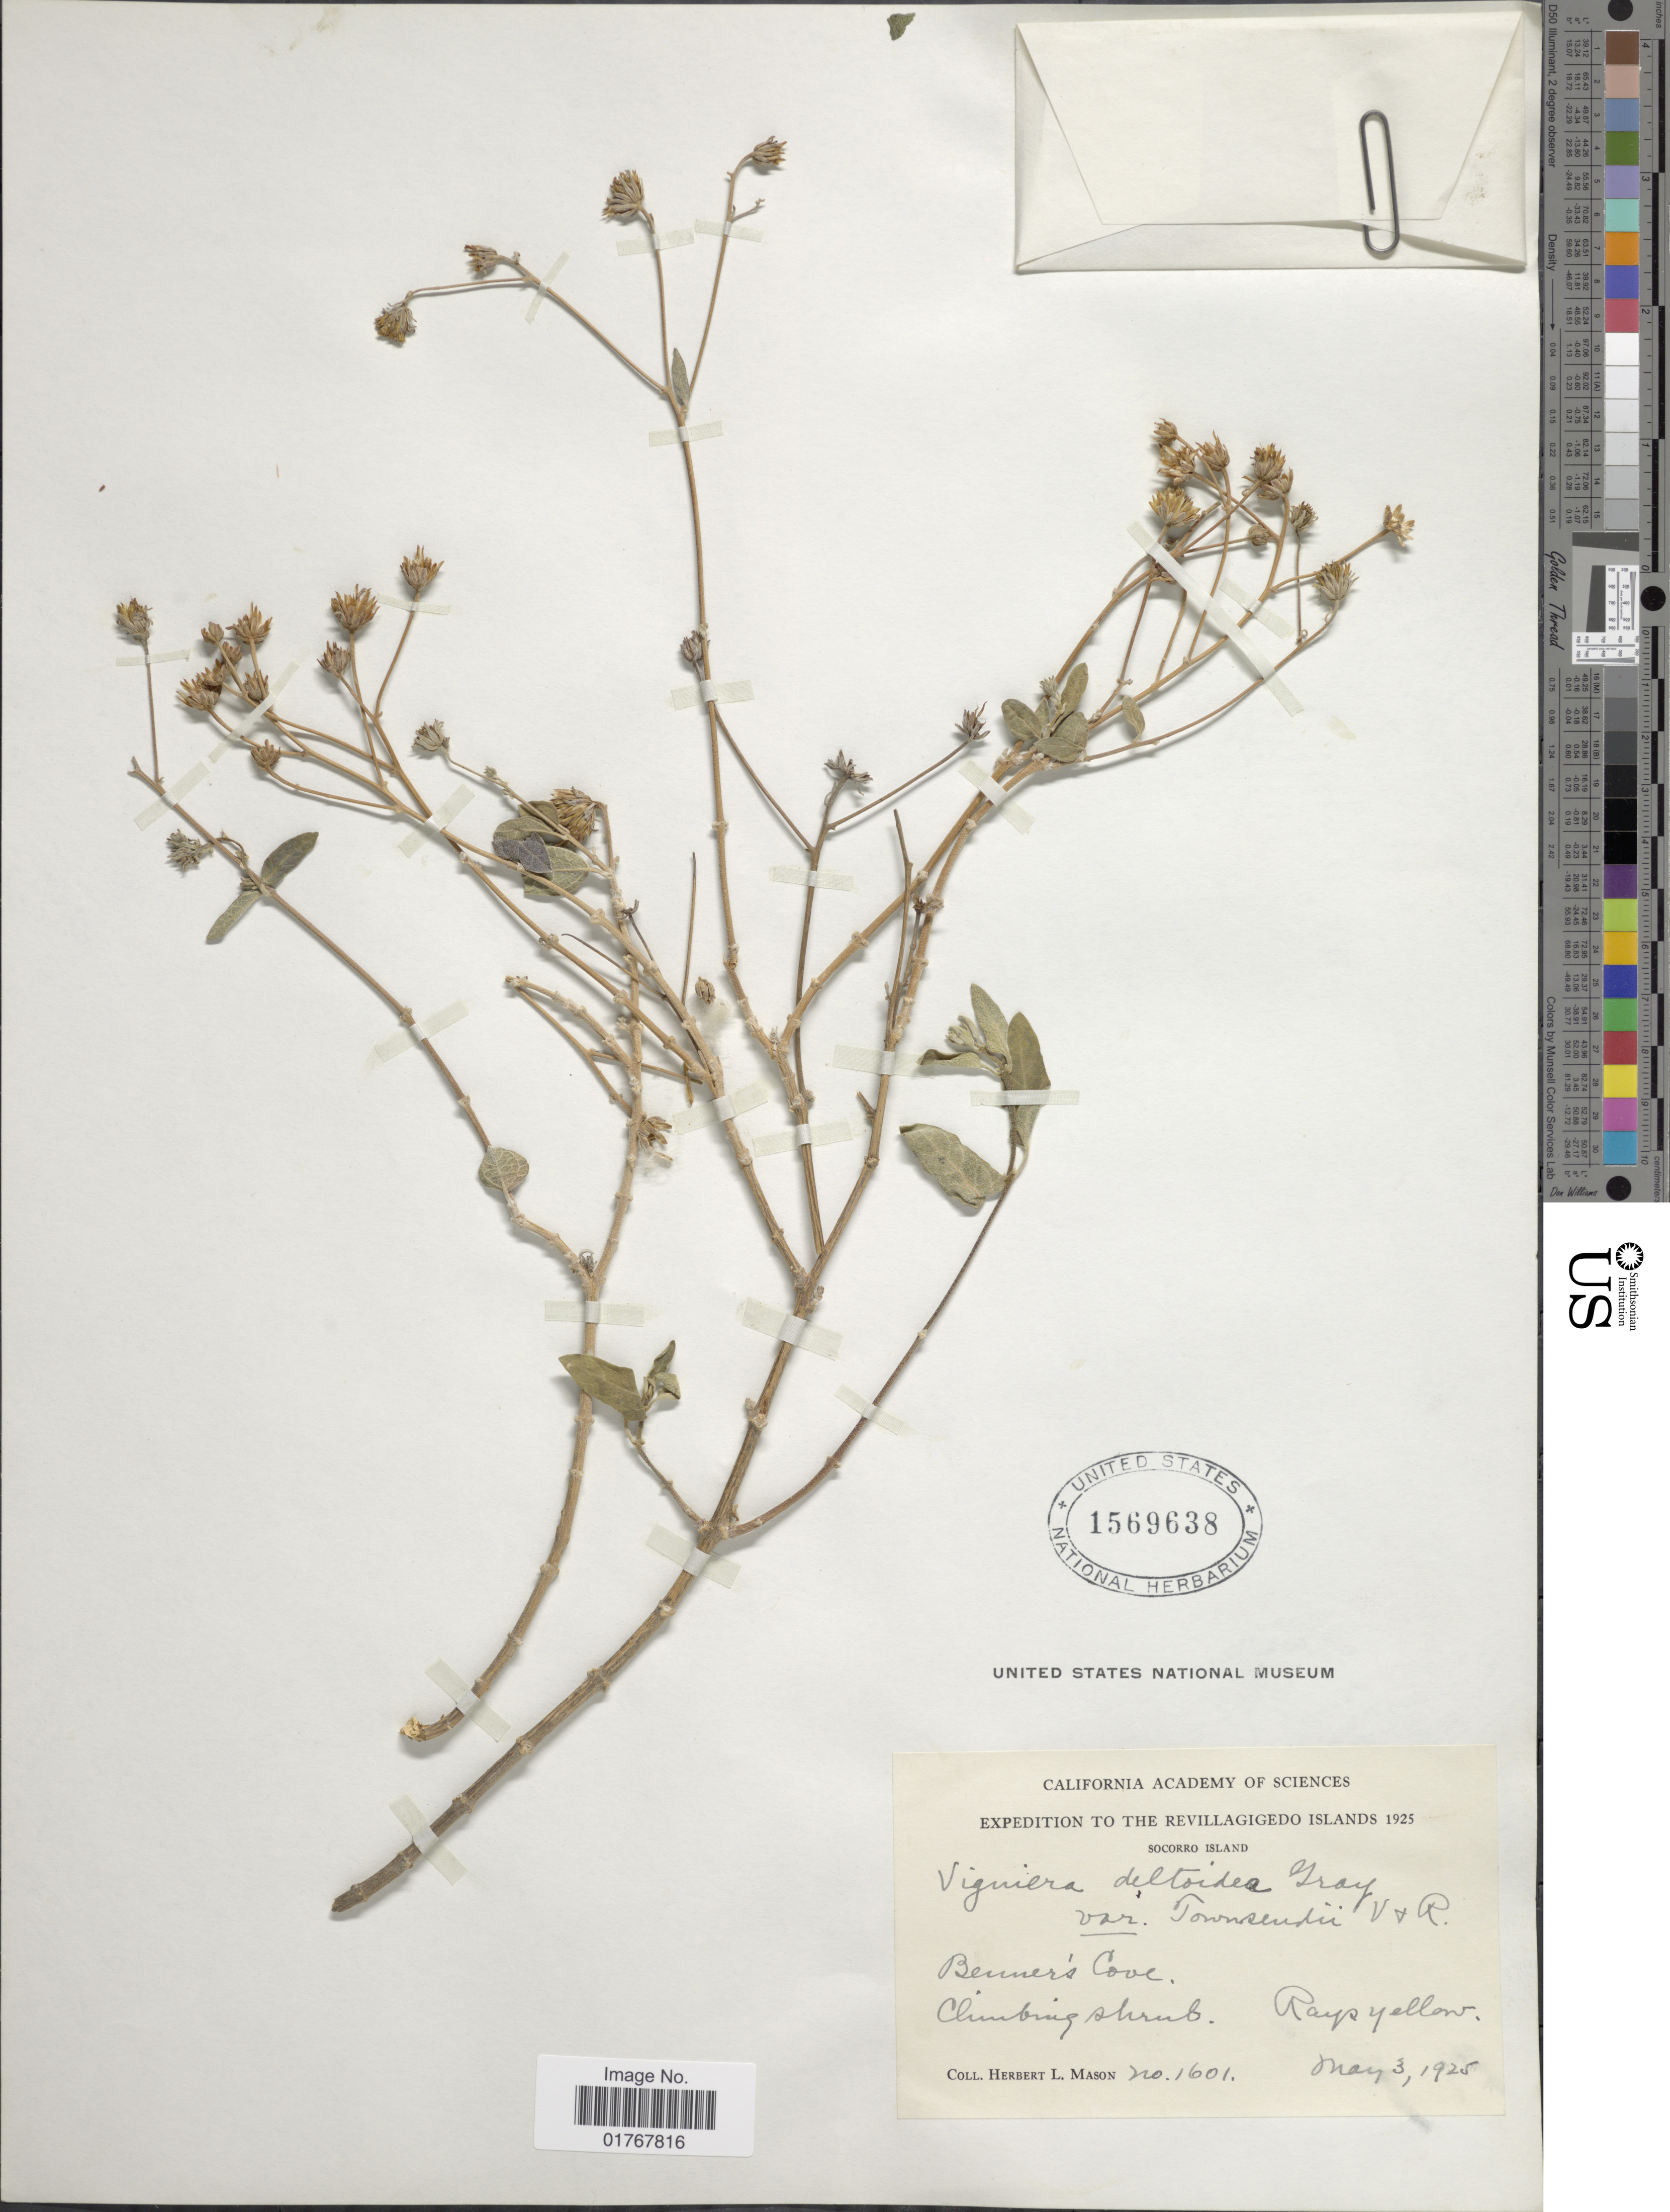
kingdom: Plantae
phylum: Tracheophyta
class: Magnoliopsida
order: Asterales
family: Asteraceae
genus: Viguiera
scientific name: Viguiera deltoidea var. townsendii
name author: Vasey & Rose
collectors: H. L. Mason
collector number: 1601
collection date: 1925-05-03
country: Mexico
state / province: Colima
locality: The Revillagigedo Islands, Socorro Island, Beuner's Cove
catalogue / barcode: US 1569638